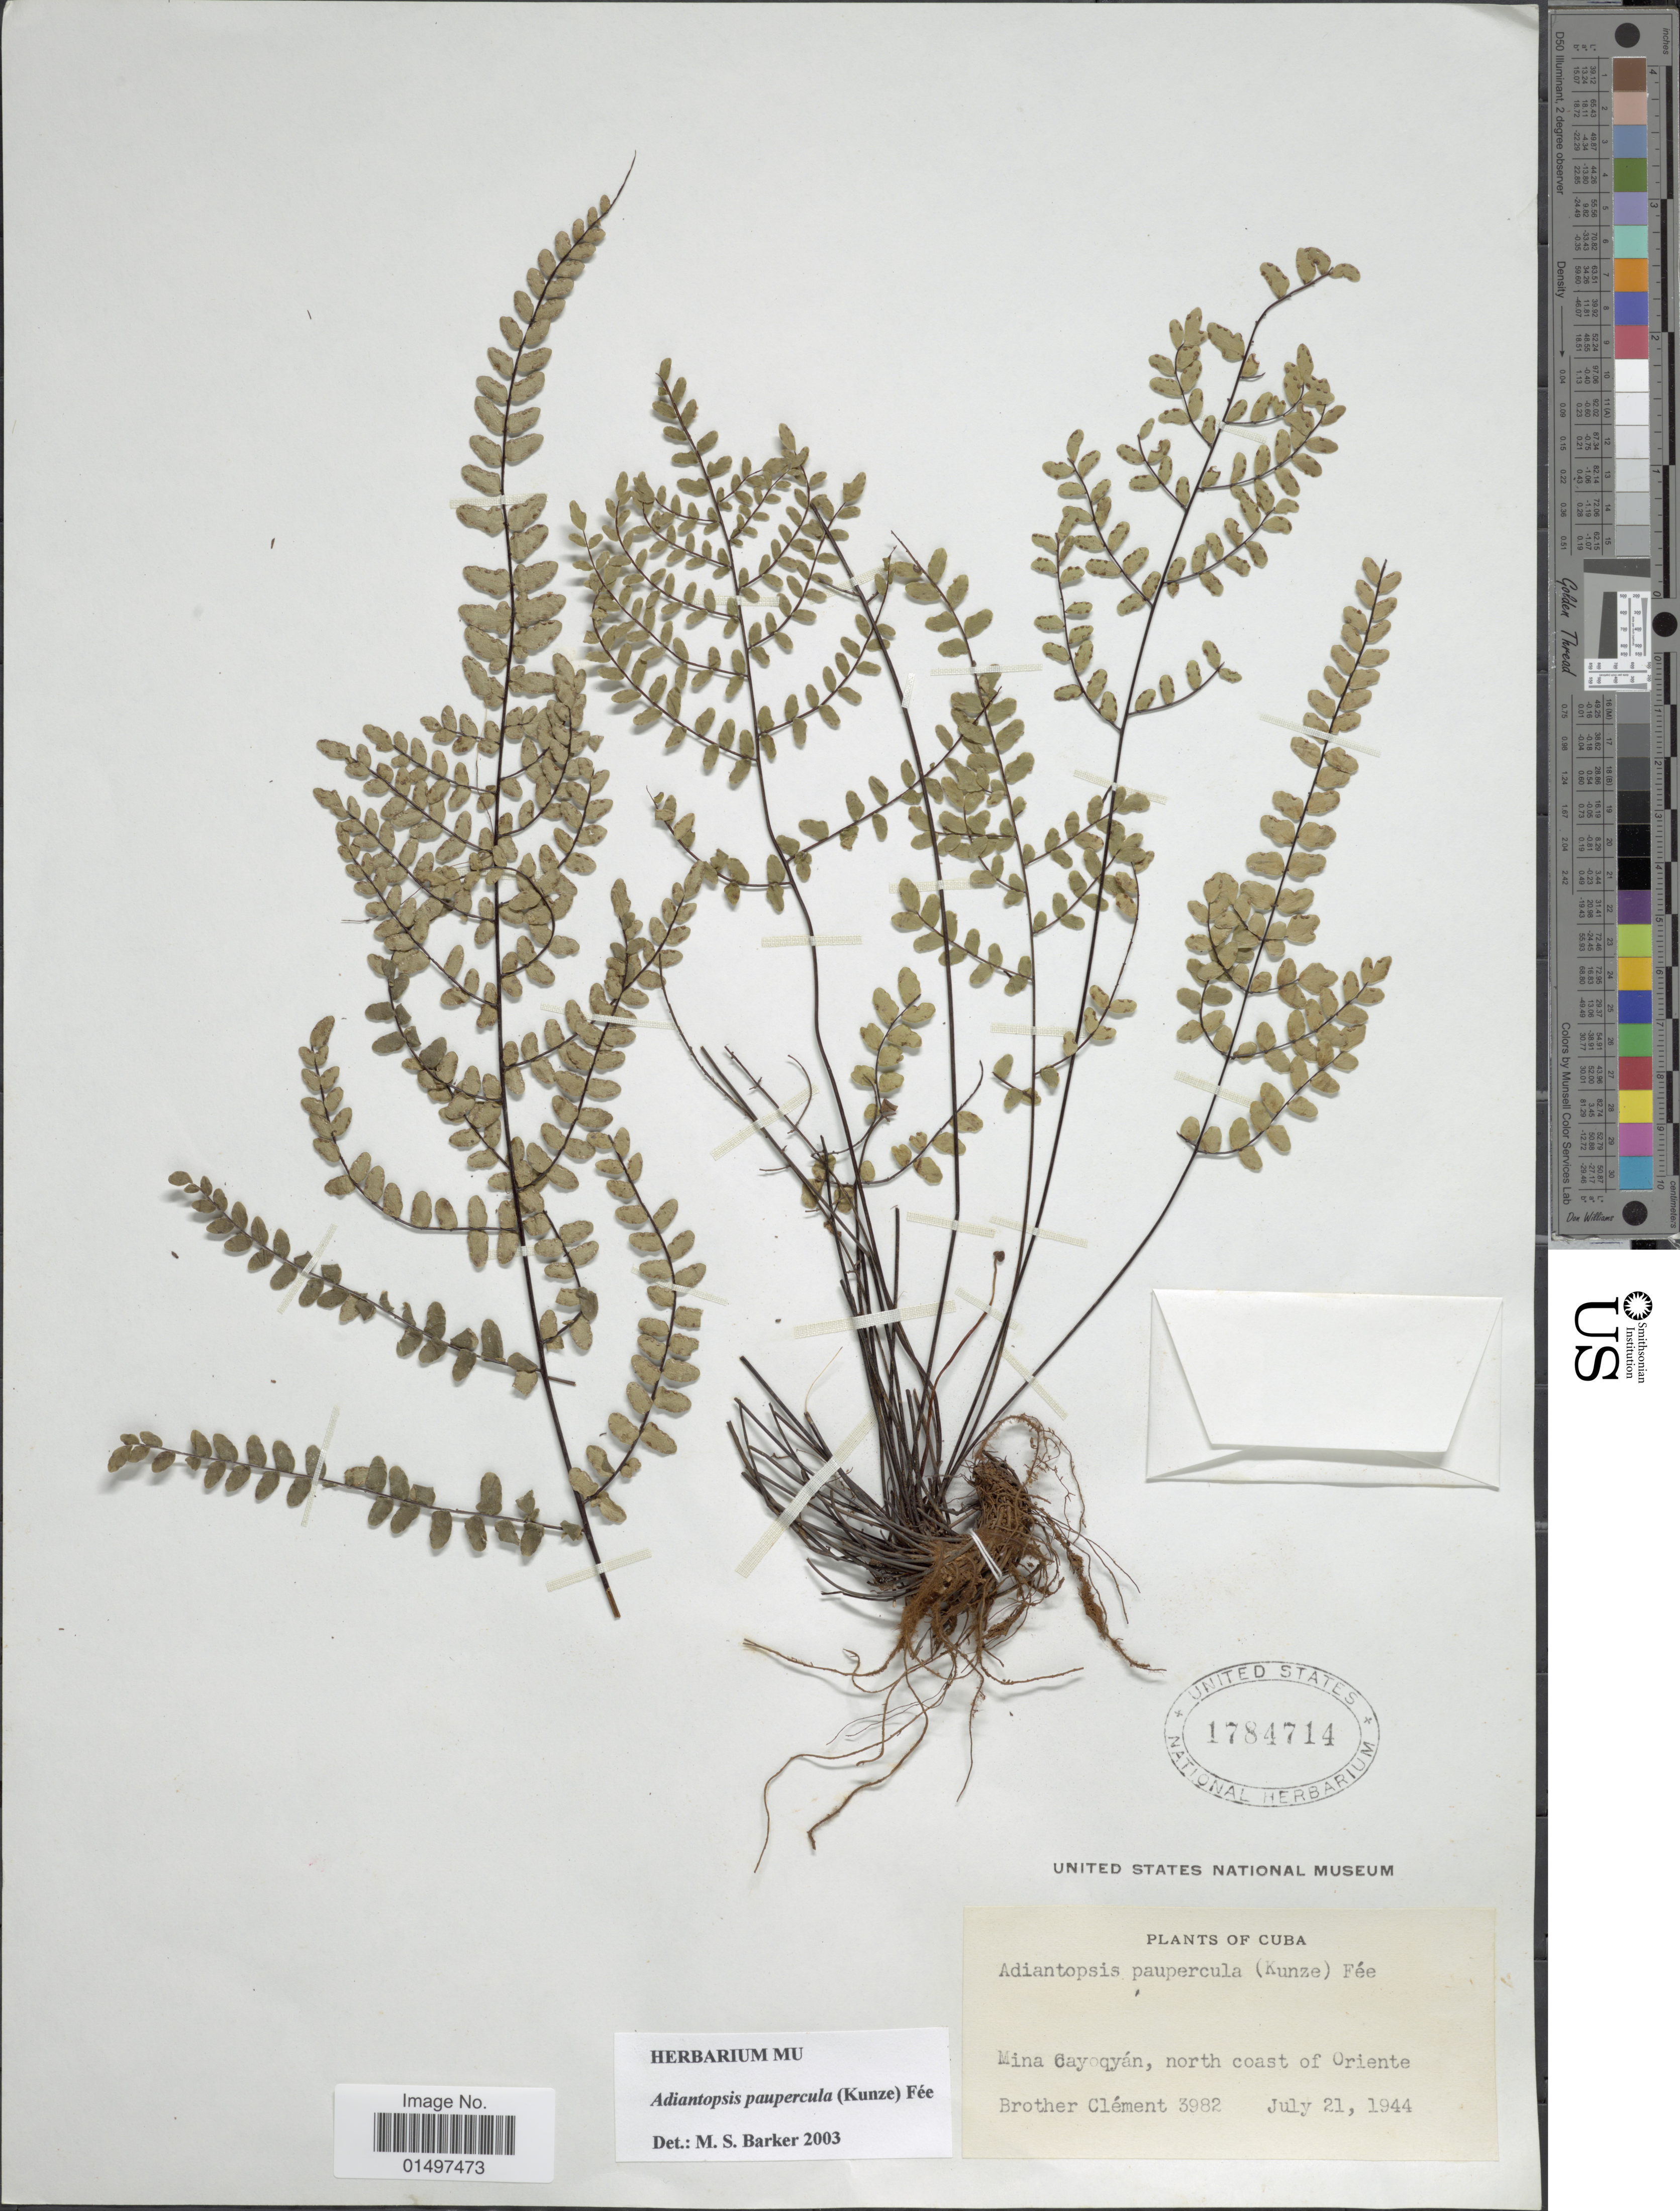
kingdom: Plantae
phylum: Tracheophyta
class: Polypodiopsida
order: Polypodiales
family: Pteridaceae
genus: Adiantopsis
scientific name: Adiantopsis paupercula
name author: (Kunze) Fée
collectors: B. Clement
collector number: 3982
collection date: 1944-07-21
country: Cuba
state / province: Oriente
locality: Mina Cayoqyan, north coast of Oriente.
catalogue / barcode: US 1784714